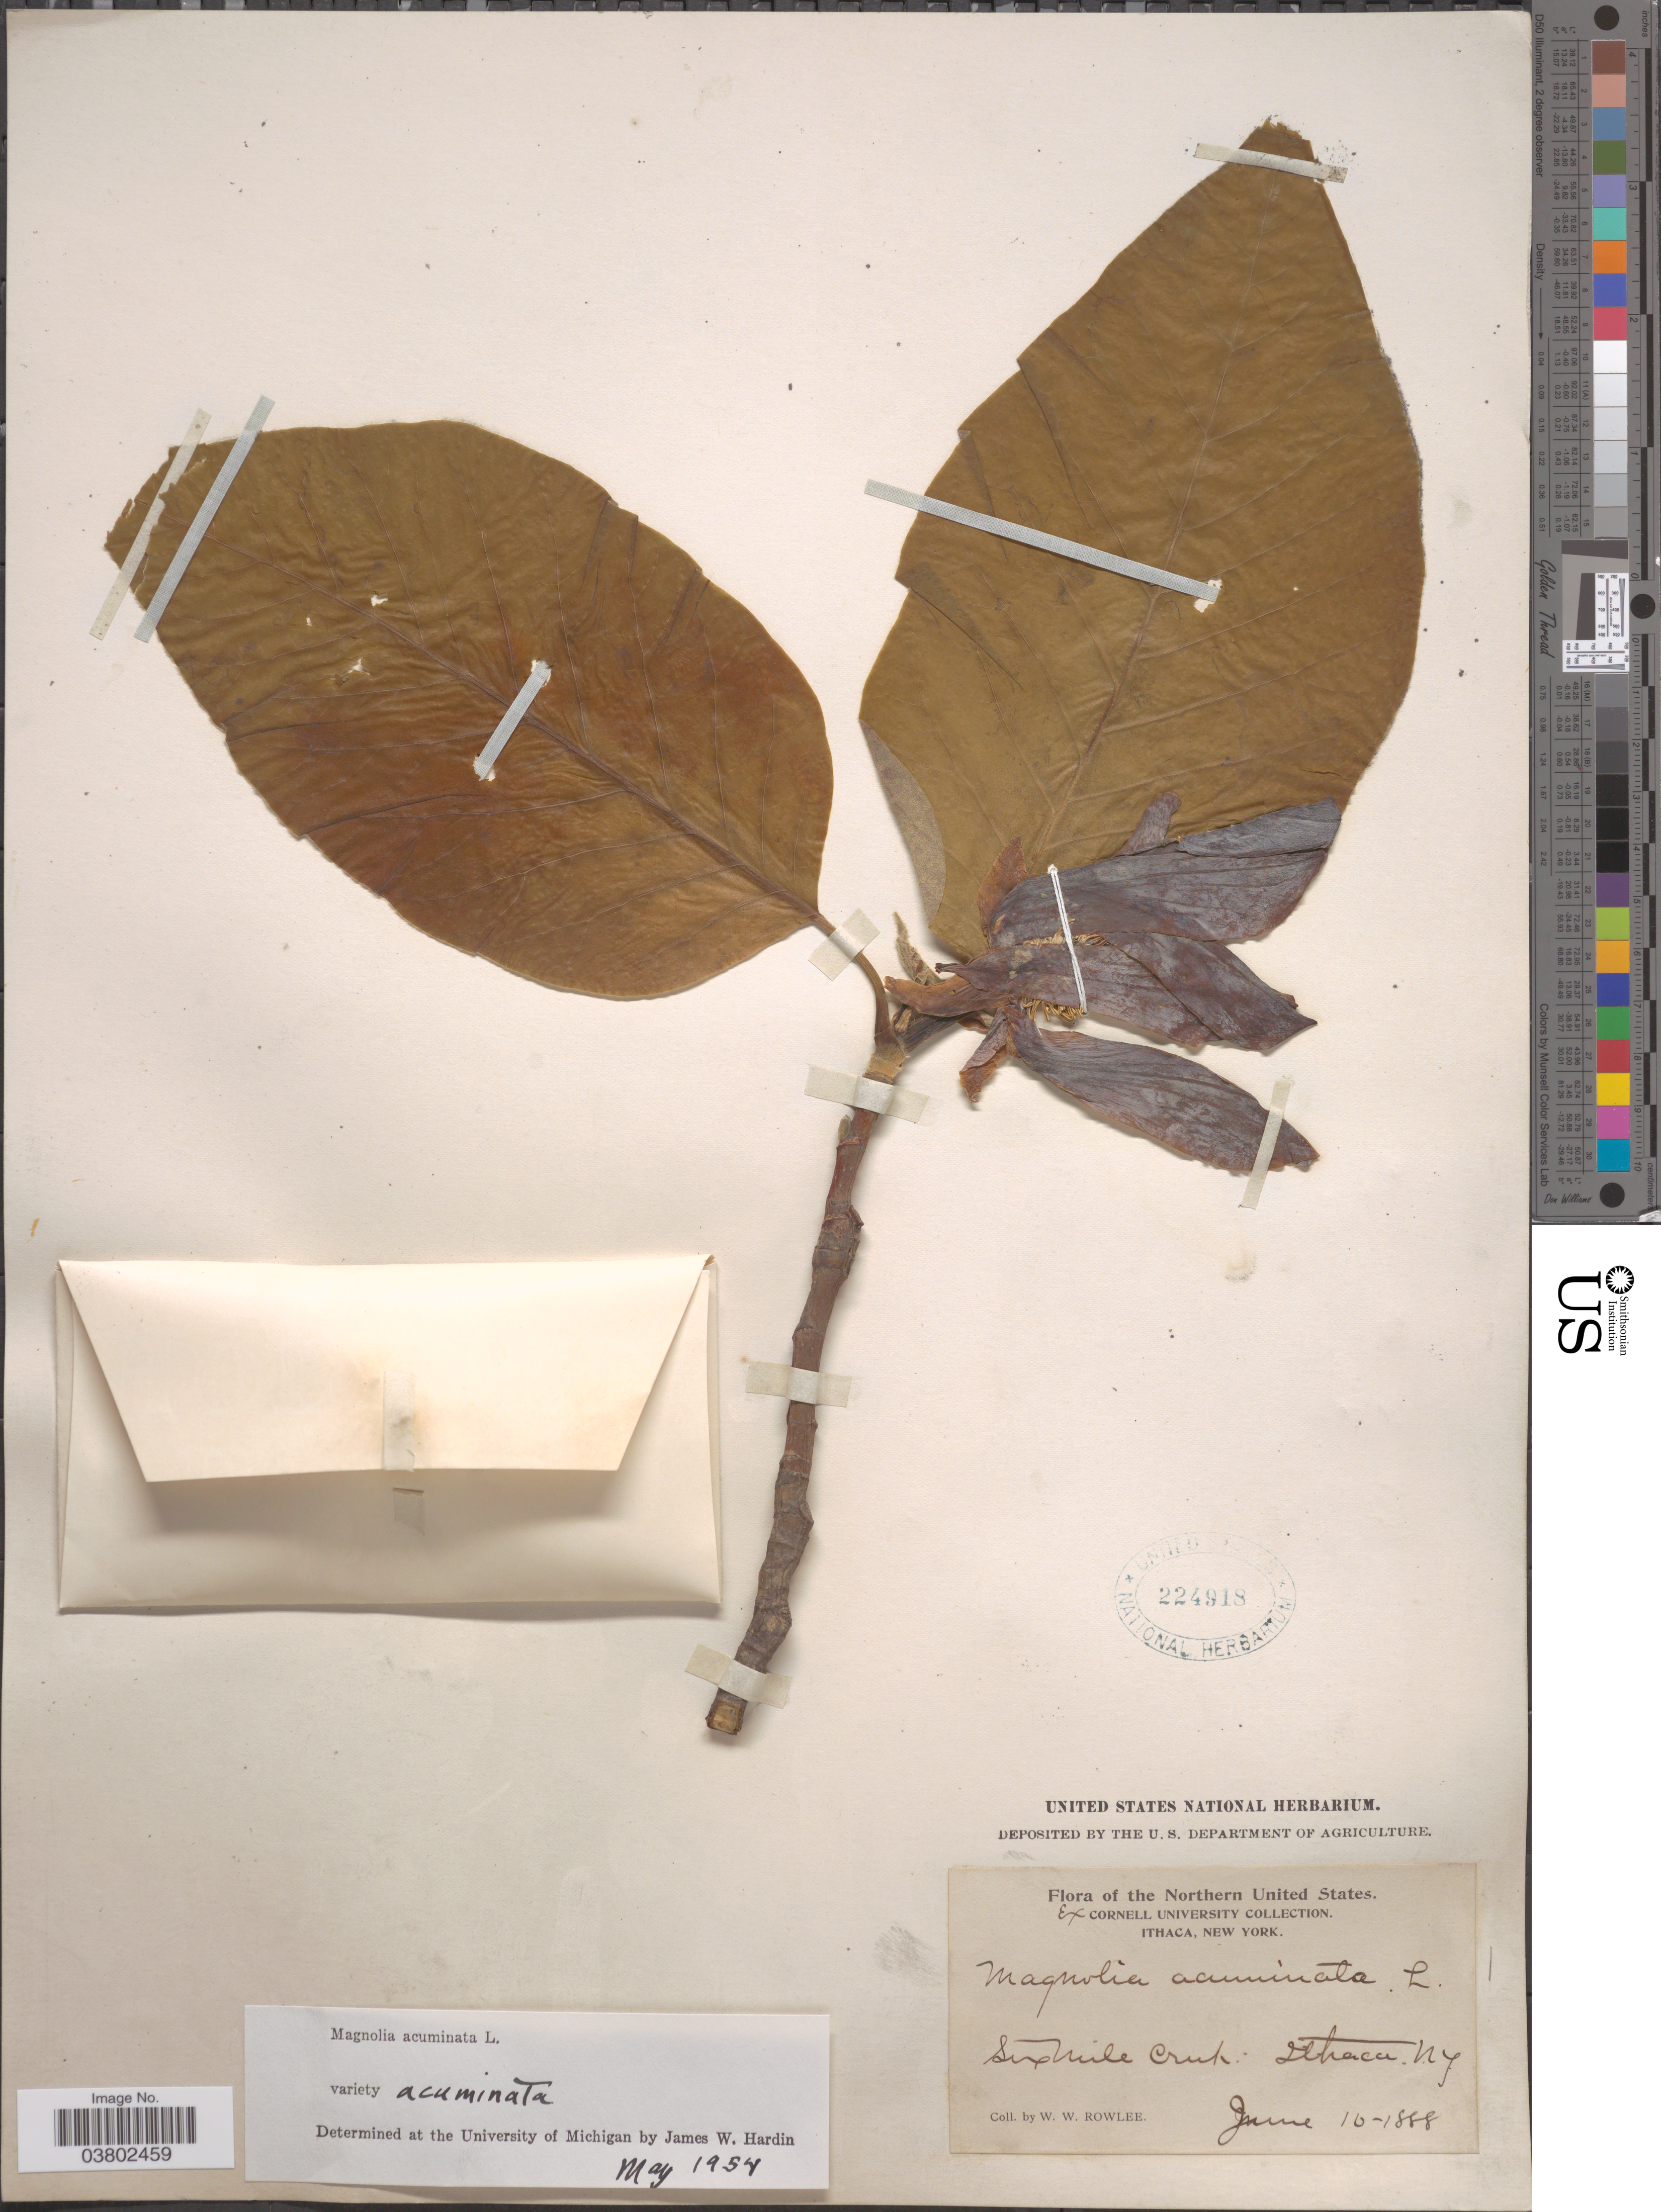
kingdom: Plantae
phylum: Tracheophyta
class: Magnoliopsida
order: Magnoliales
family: Magnoliaceae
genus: Magnolia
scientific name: Magnolia acuminata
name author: (L.) L.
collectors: W. W. Rowlee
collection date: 1888-06-10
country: United States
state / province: New York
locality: Northern United States. Six Mile Creek, Ithaca.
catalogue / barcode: US 224918